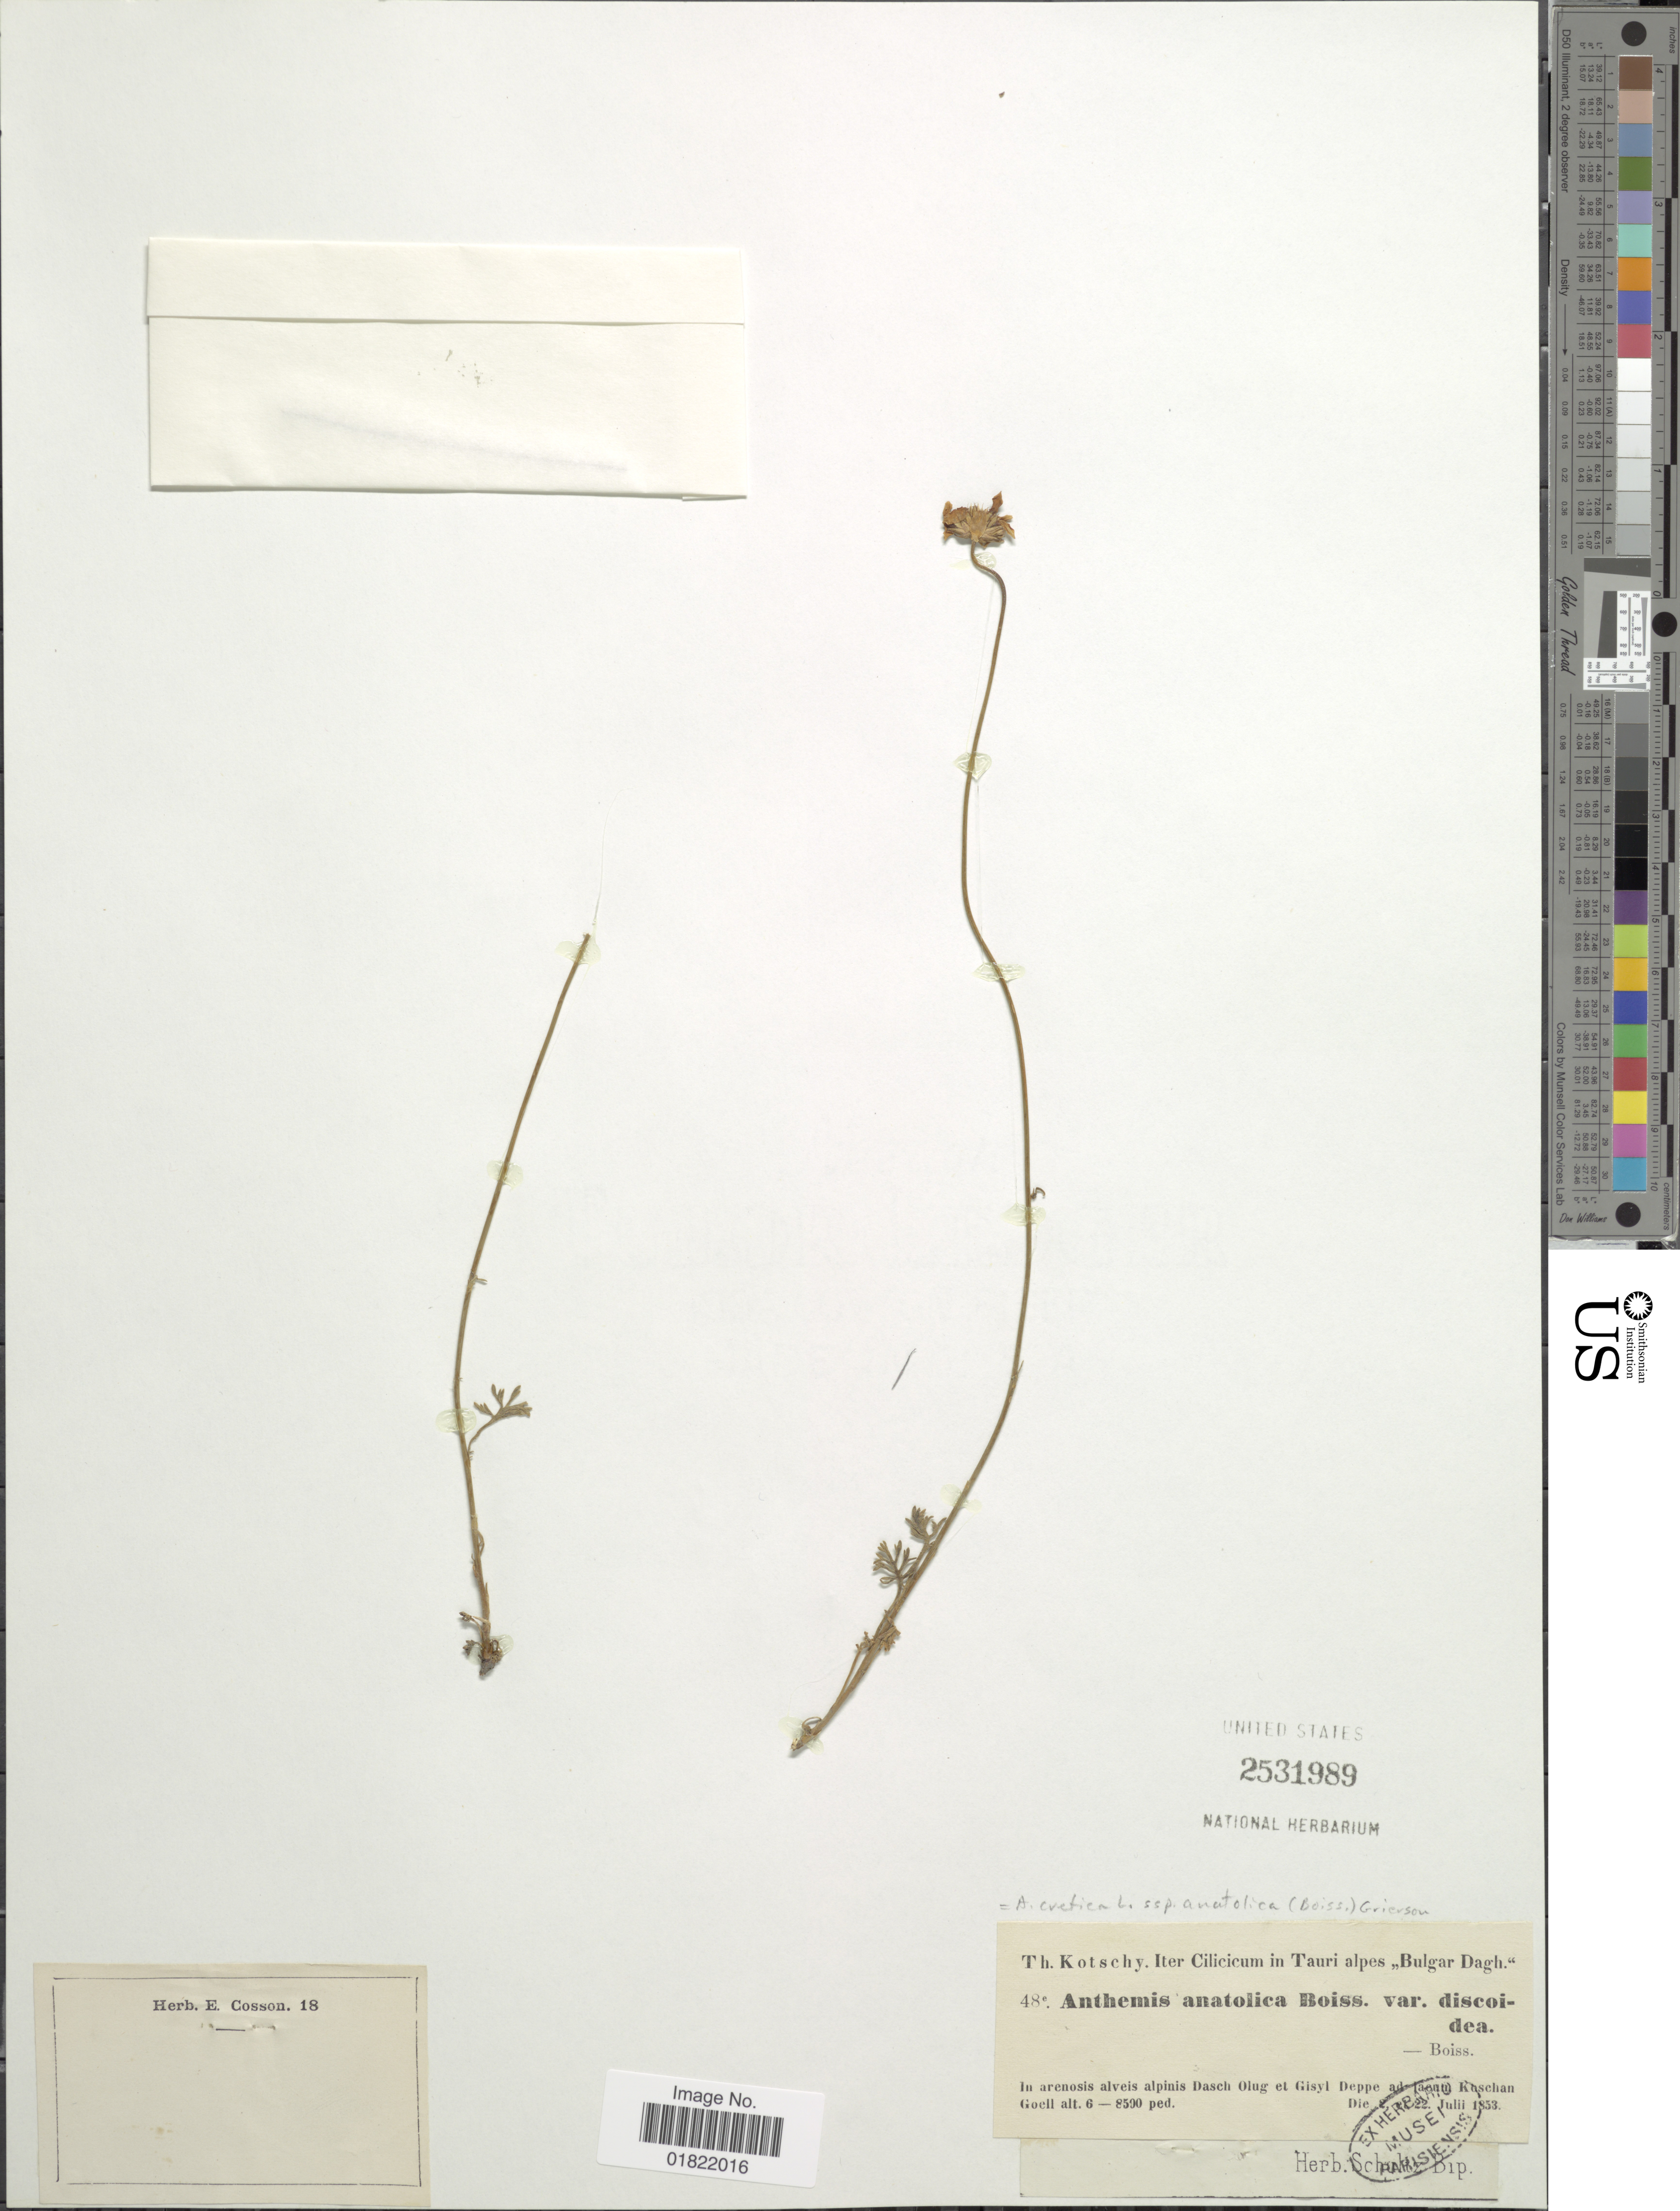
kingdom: Plantae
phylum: Tracheophyta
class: Magnoliopsida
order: Asterales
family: Asteraceae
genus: Anthemis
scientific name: Anthemis cretica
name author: L.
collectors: K. G. Kotschy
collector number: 48e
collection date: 1853-07-22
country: Turkey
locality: Cilicicum in Tauri alpes "Bulgar Dagh", in arenosis alveis alpinis Dasch Olug et Gisyl Deppe ad Tacum Kaschan Goell [interpreted]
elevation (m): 2591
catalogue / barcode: US 2531989